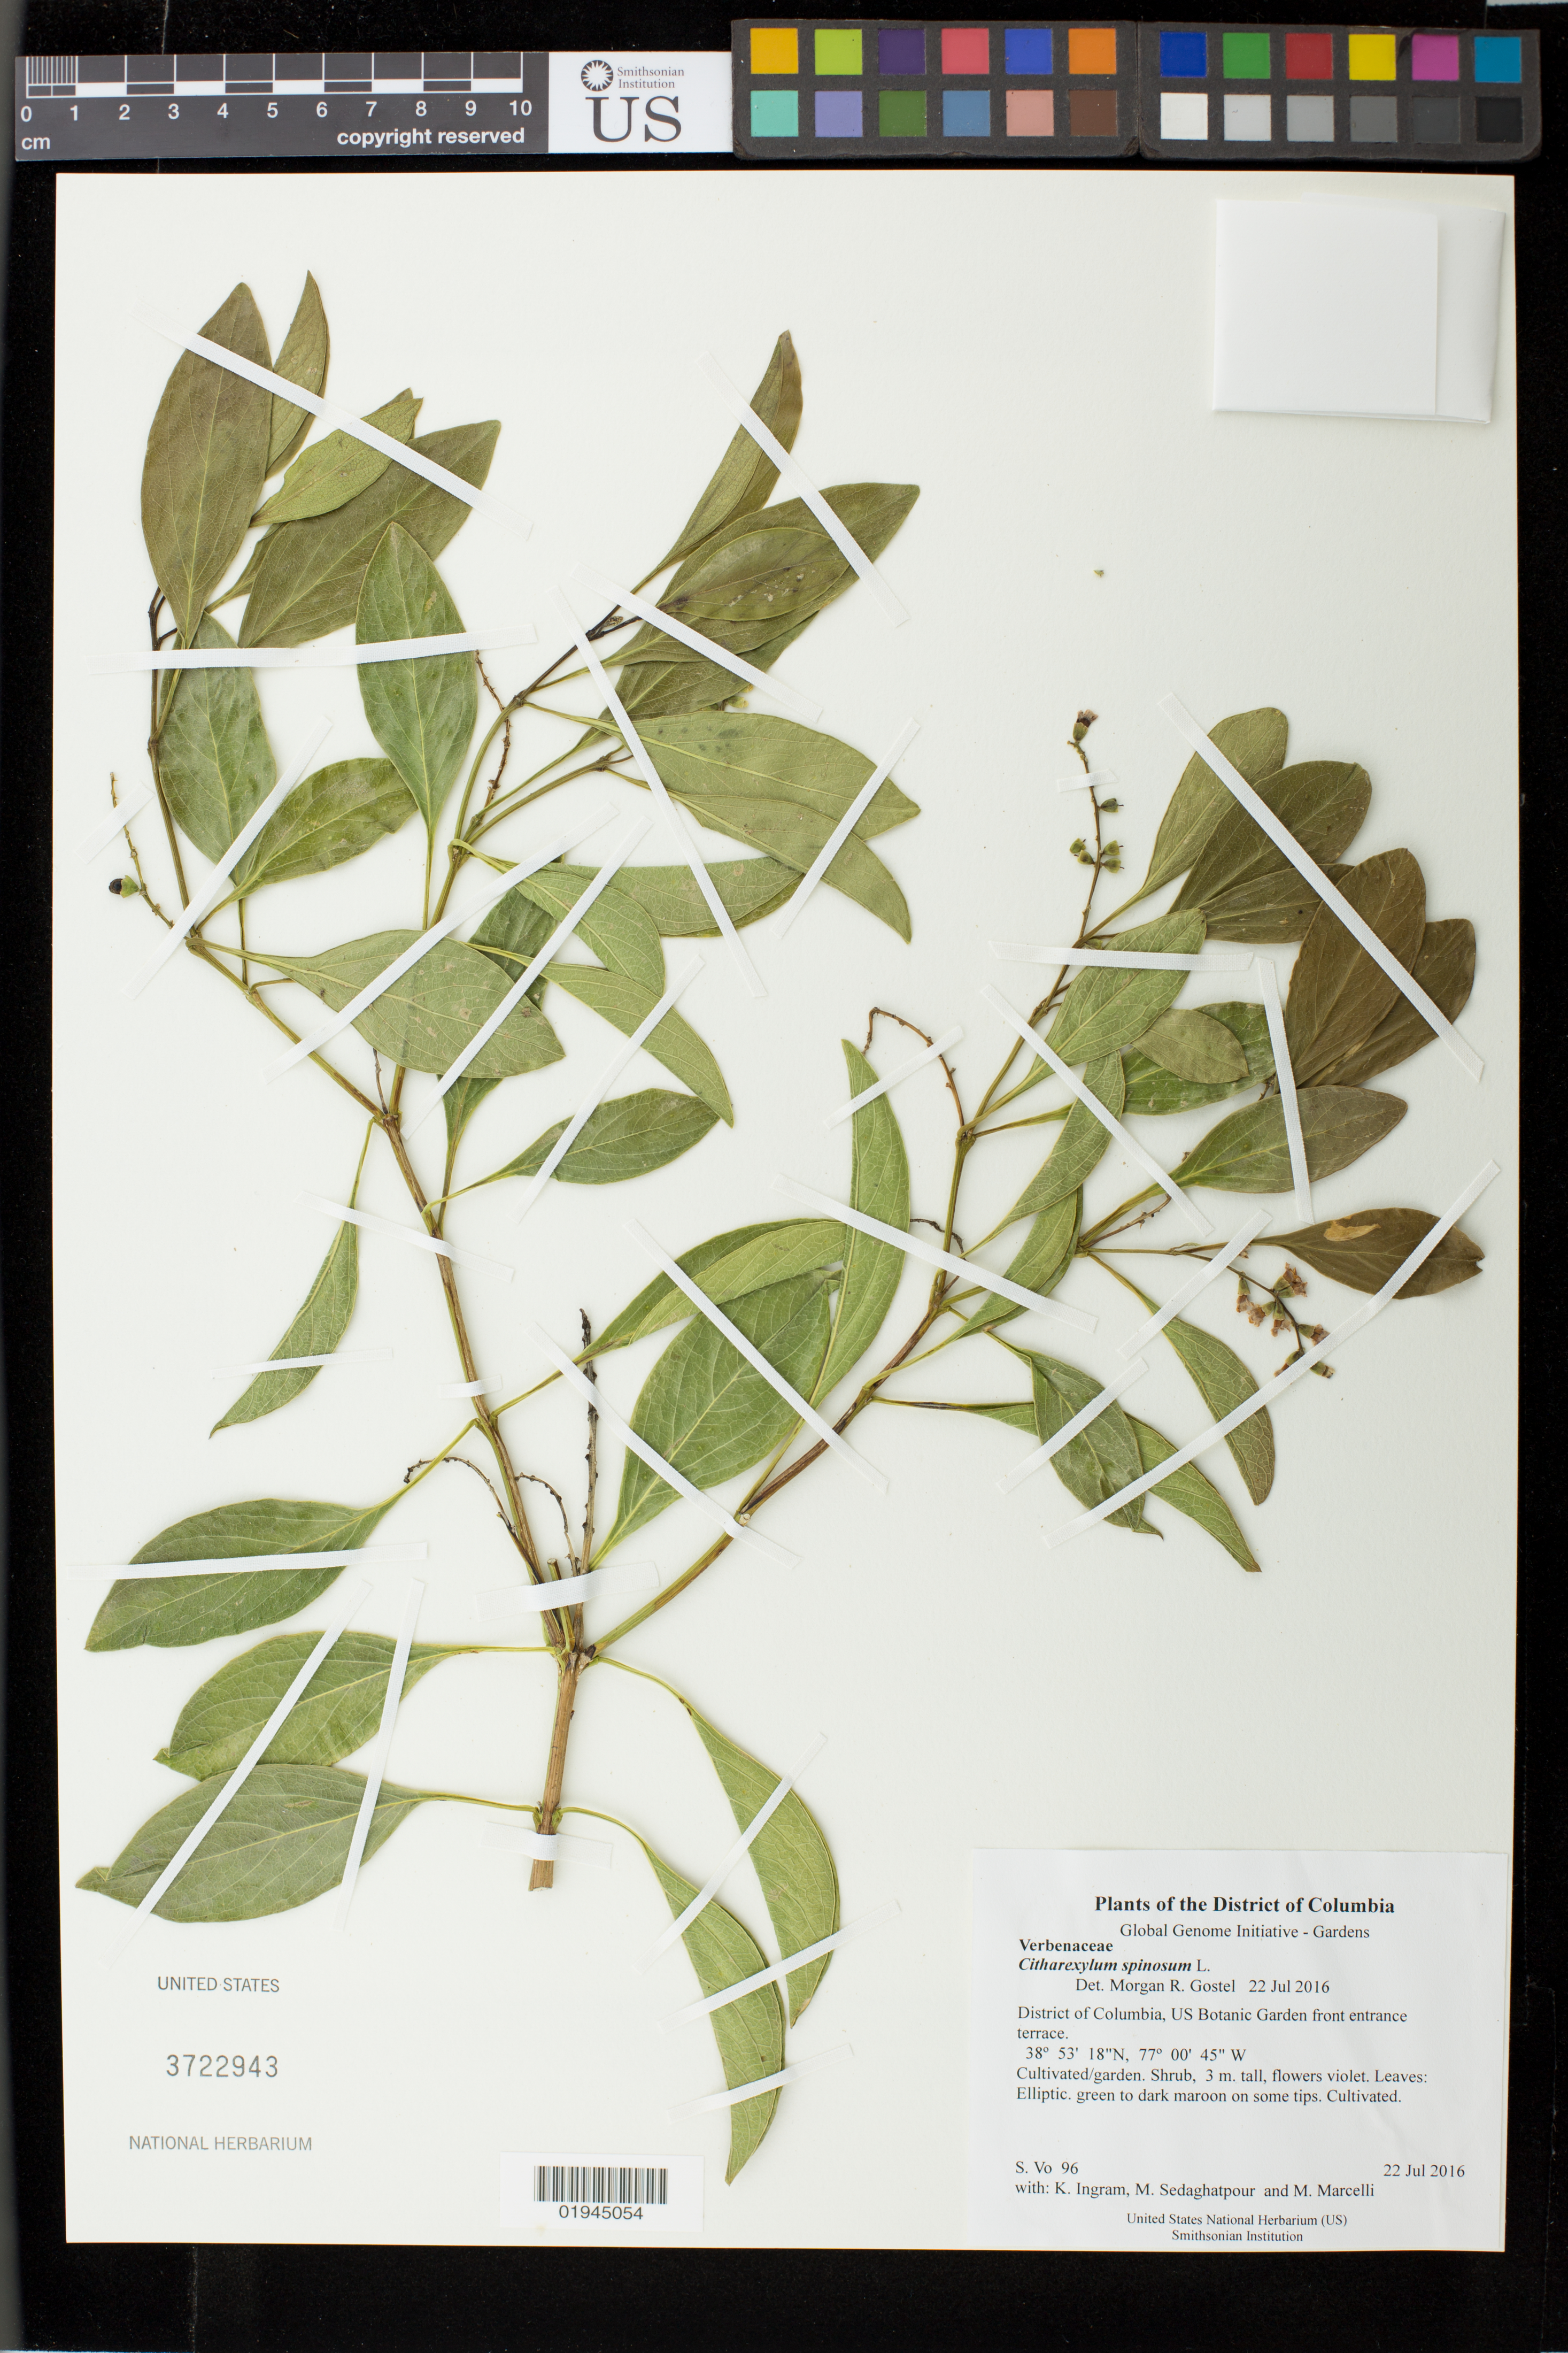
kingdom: Plantae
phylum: Tracheophyta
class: Magnoliopsida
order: Lamiales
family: Verbenaceae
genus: Citharexylum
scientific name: Citharexylum spinosum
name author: L.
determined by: Gostel, Morgan R., (BRIT), Botanical Research Institute of Texas (UNITED STATES)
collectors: S. Vo, K. S. Ingram, M. Sedaghatpour & M. Marcelli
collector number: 96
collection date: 2016-07-22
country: United States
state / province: District of Columbia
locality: US Botanic Garden front entrance terrace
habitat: Cultivated/garden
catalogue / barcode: US 3722943